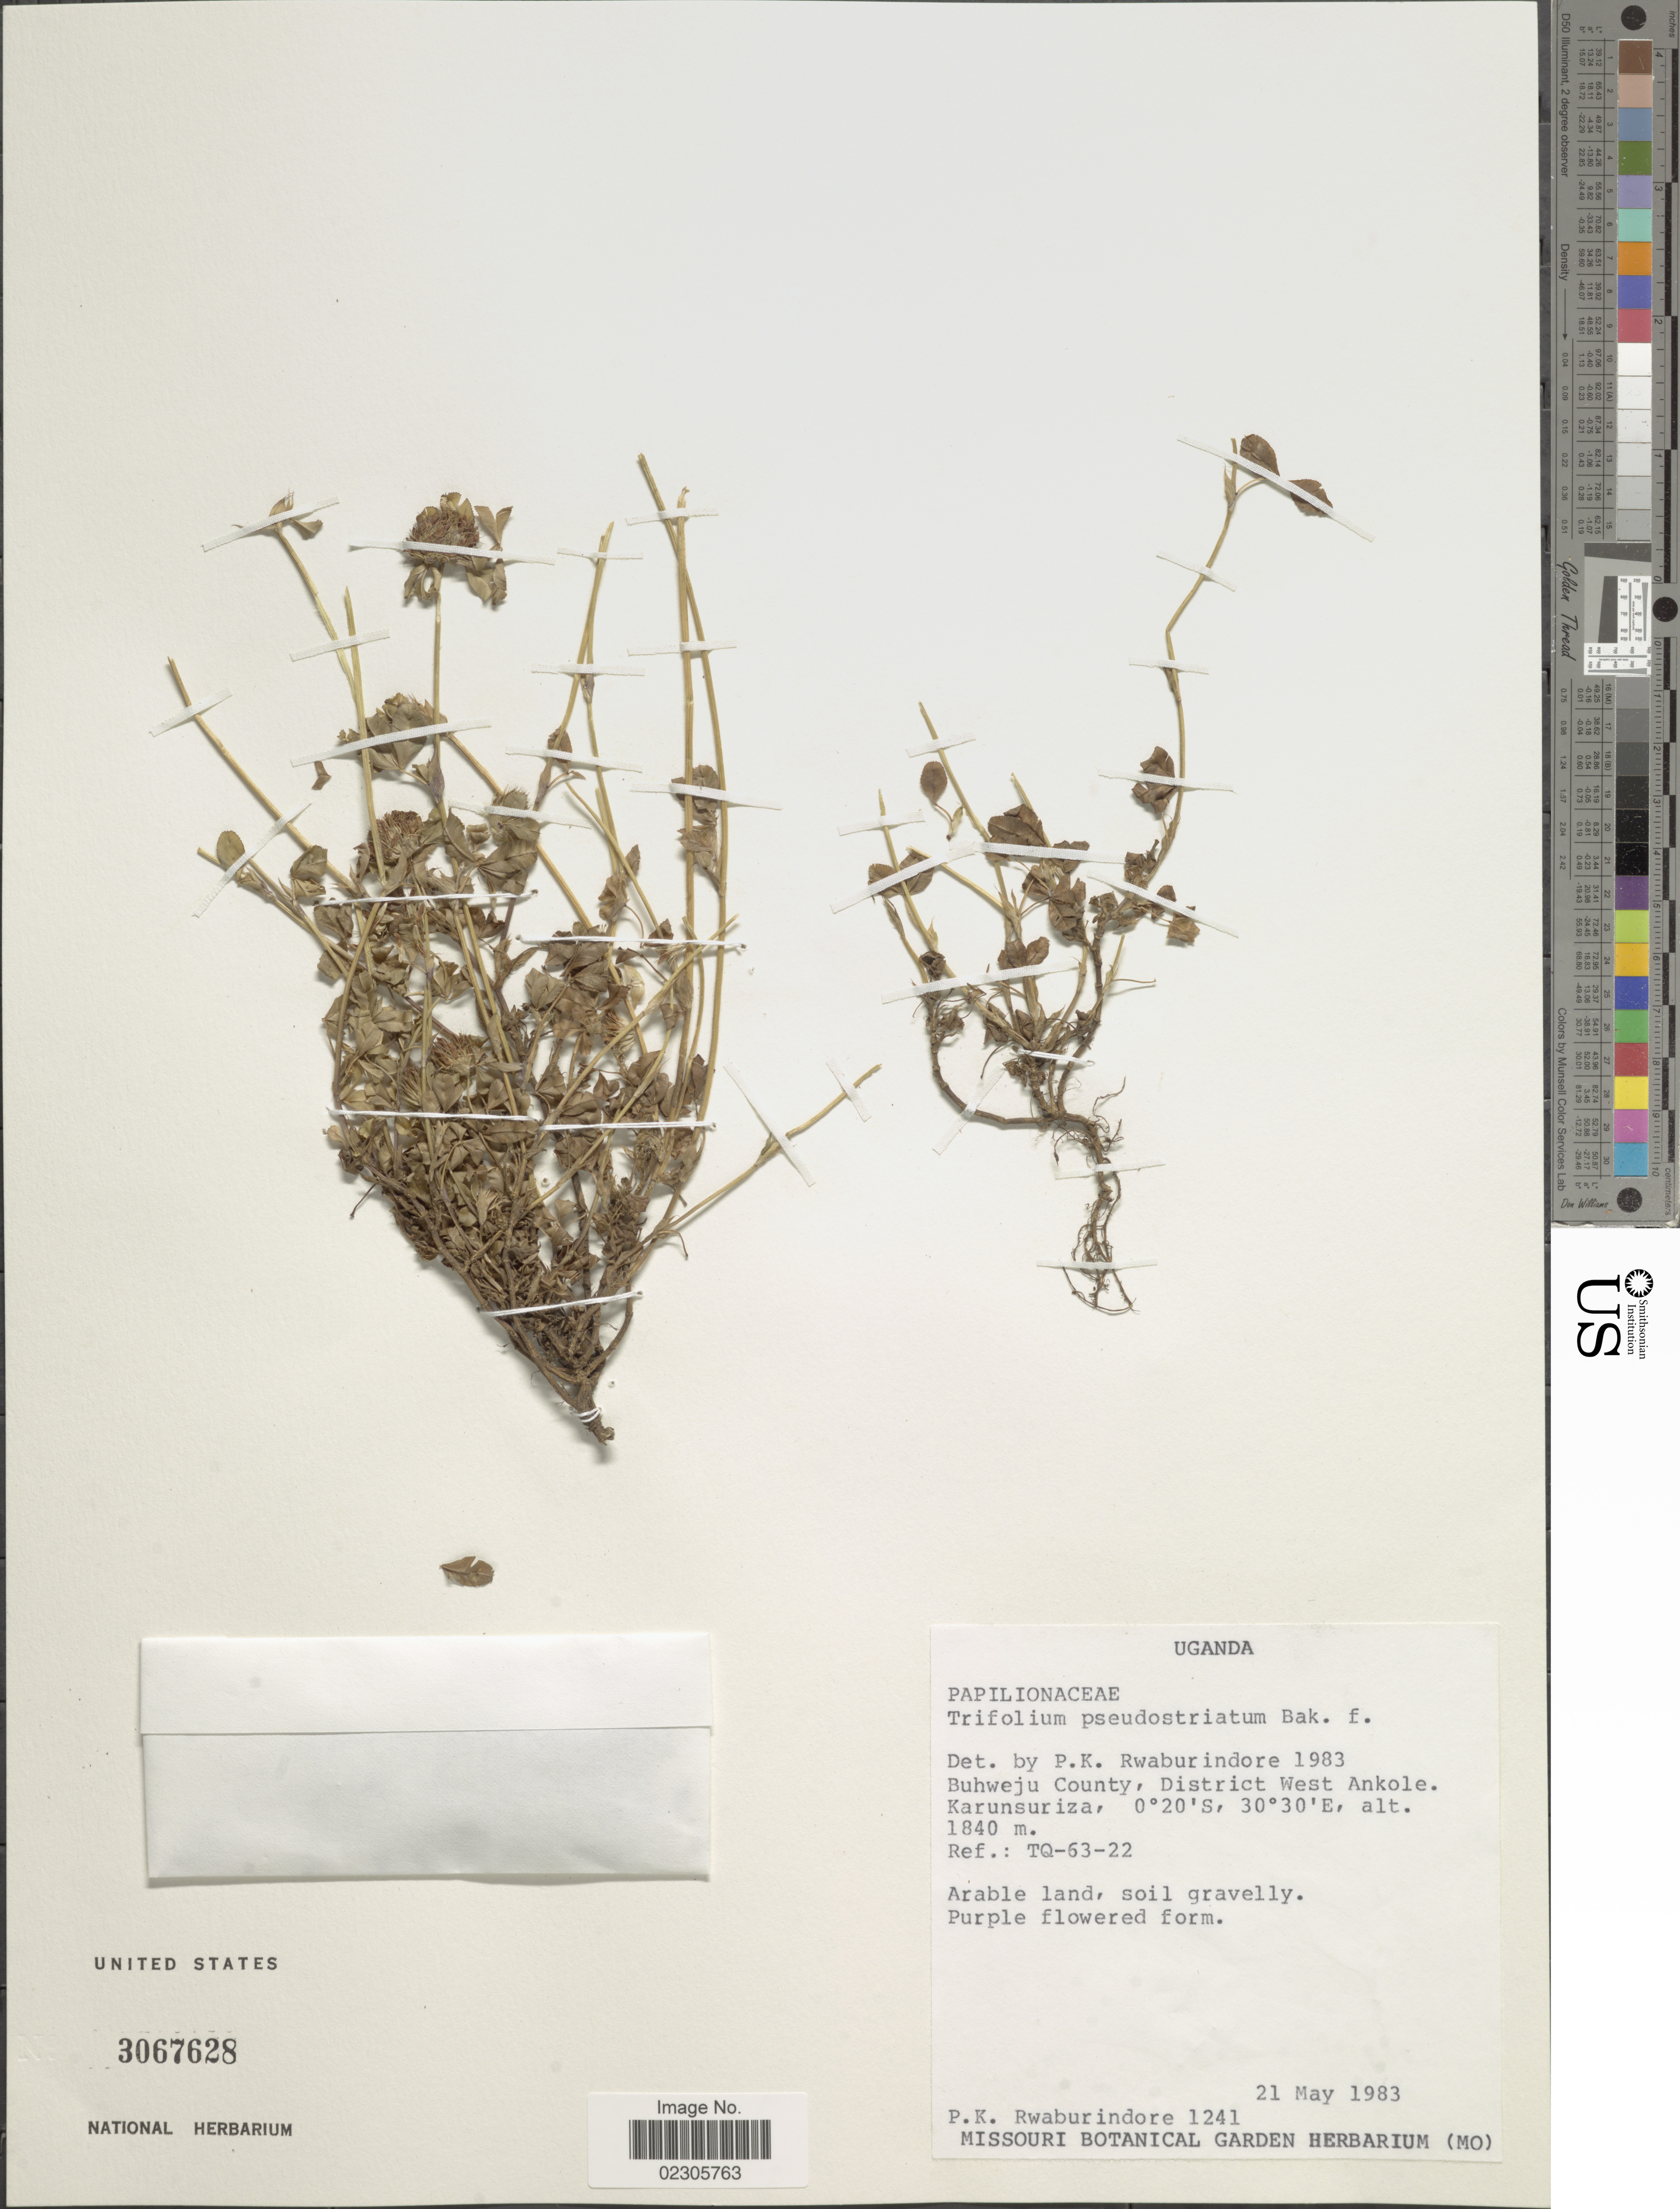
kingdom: Plantae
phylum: Tracheophyta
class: Magnoliopsida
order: Fabales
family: Fabaceae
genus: Trifolium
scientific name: Trifolium pseudostriatum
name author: Baker f.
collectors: P. Rwaburindore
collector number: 1241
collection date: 1983-05-21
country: Uganda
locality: Buhweju County, District West Ankole. Karunsuriza, Ref.: TQ-63-22 [unsure placement]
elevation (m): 1840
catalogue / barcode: US 3067628